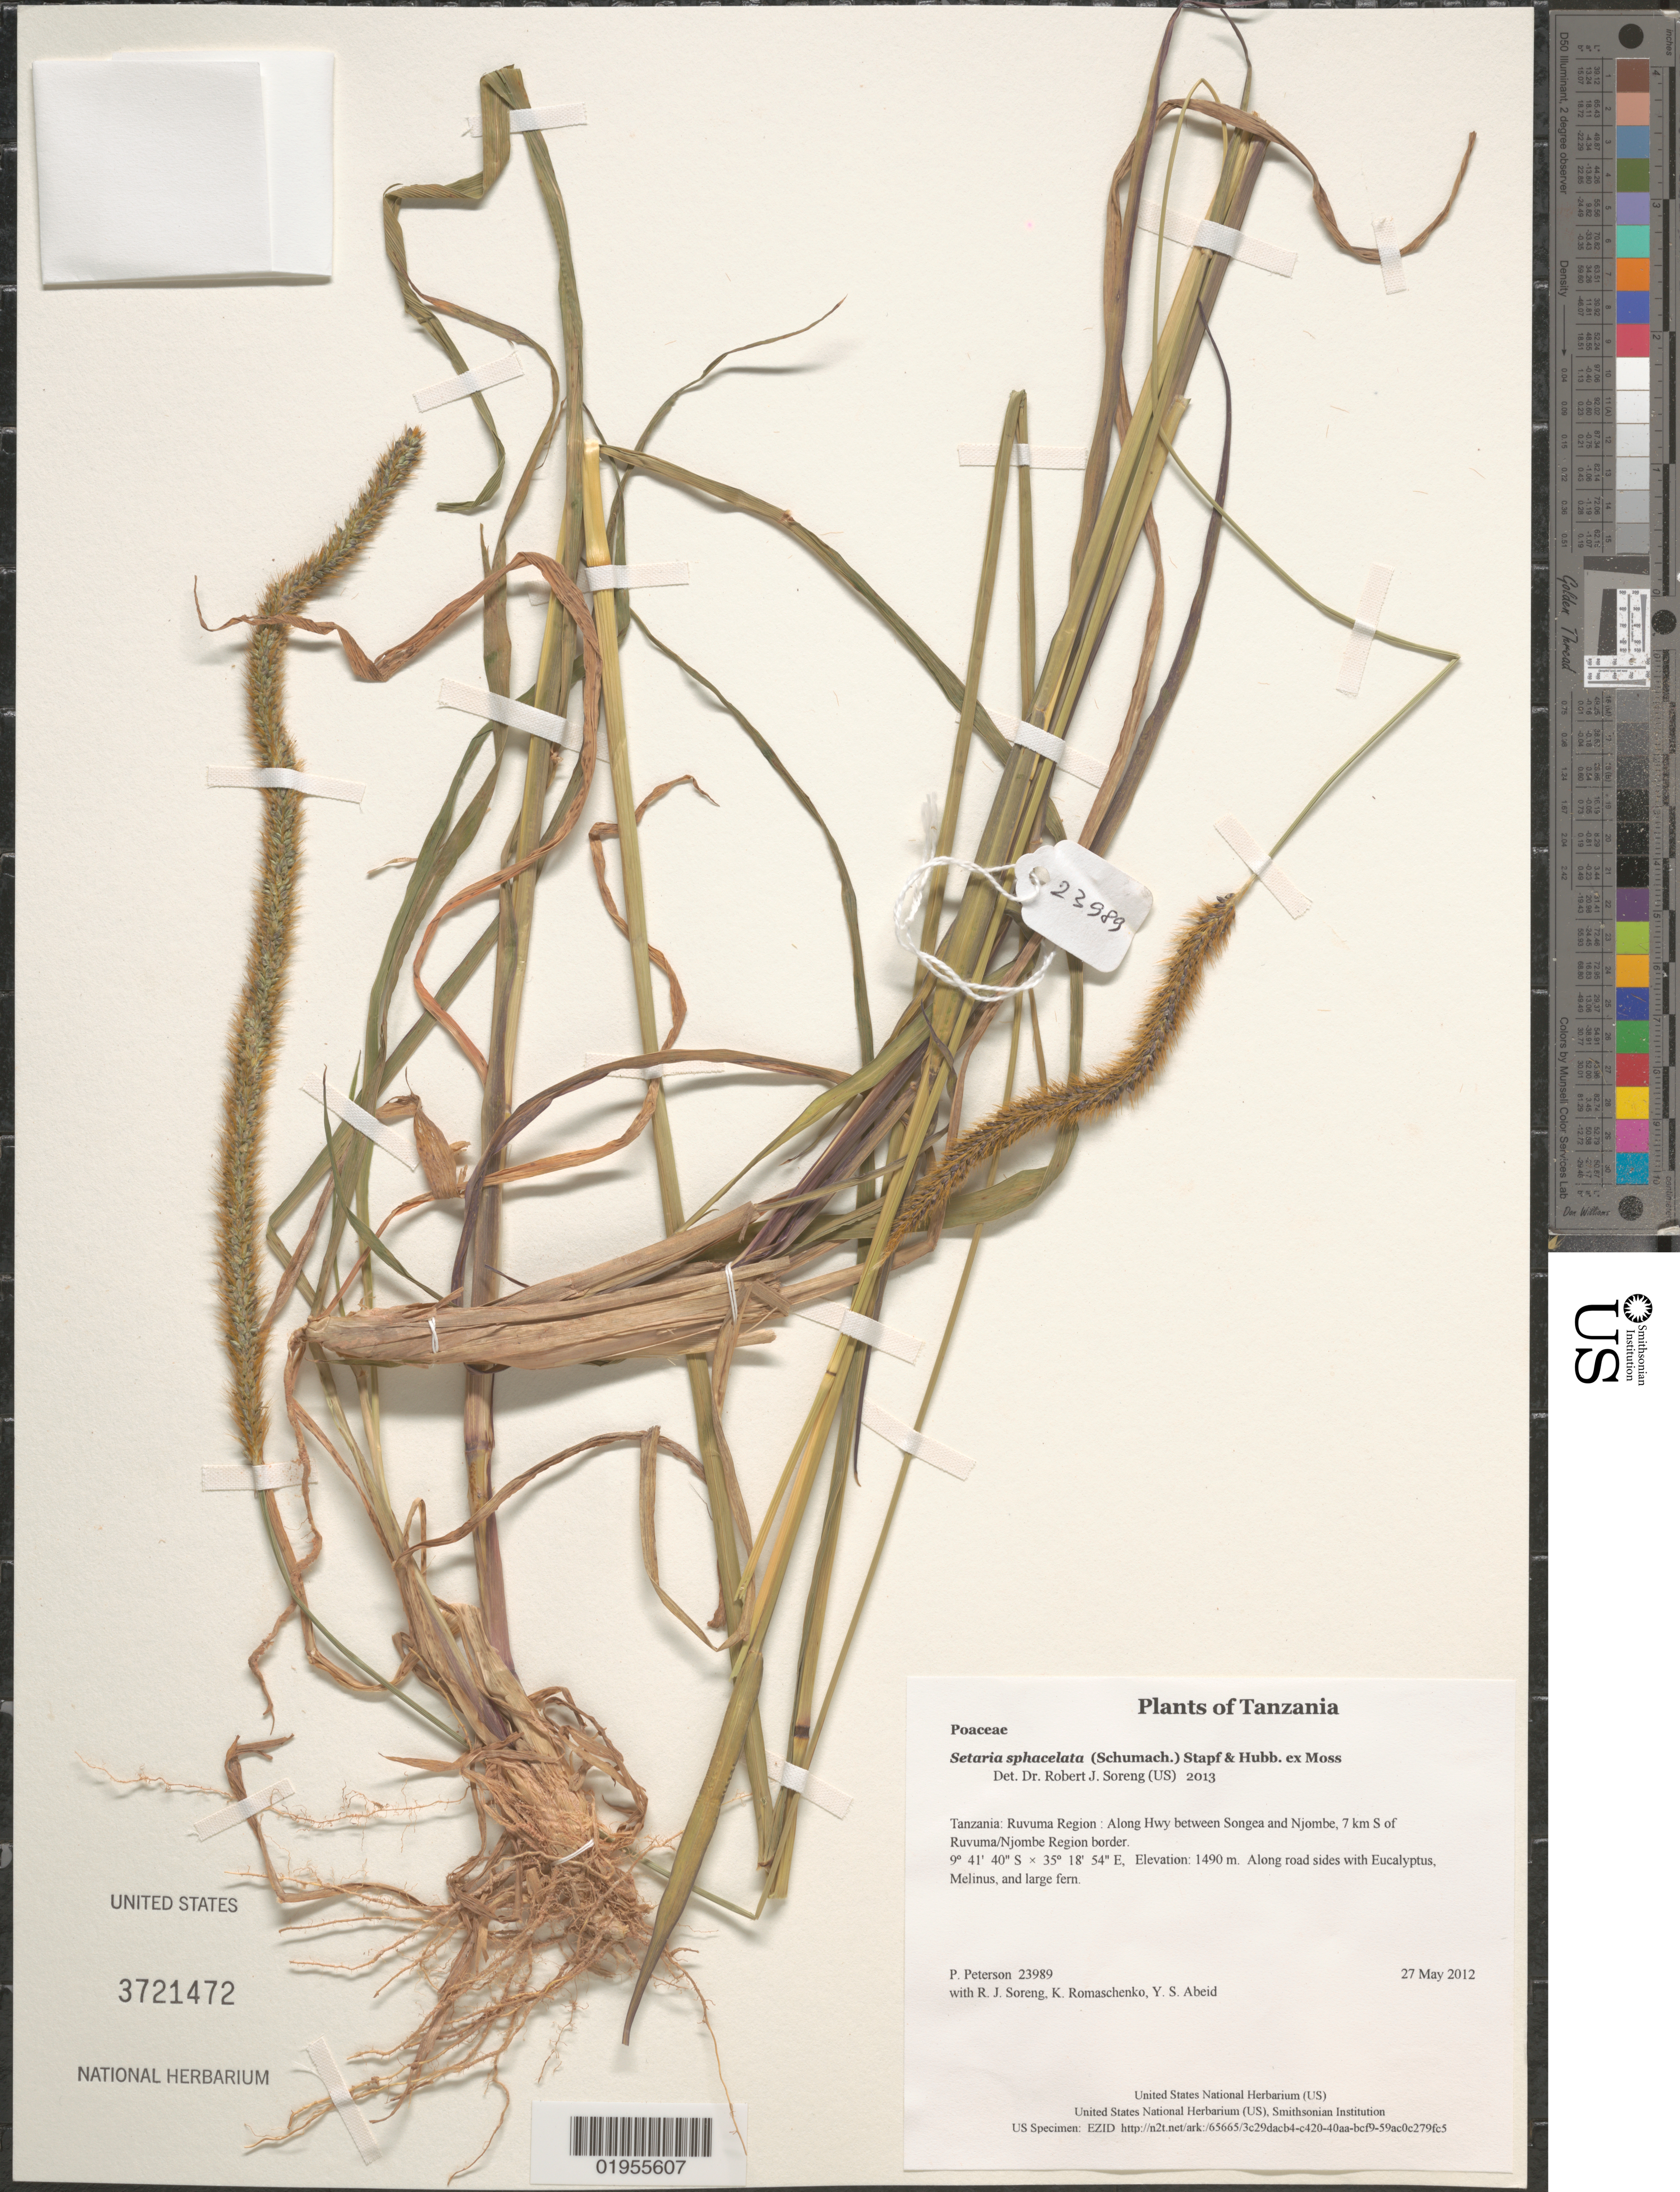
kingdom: Plantae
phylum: Tracheophyta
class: Liliopsida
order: Poales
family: Poaceae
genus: Setaria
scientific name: Setaria sphacelata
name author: (Schumach.) Stapf & Hubb. ex Moss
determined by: Soreng, Robert J., Research Associate (BOT), Smithsonian Institution - National Museum of Natural History (UNITED STATES)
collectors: P. M. Peterson, R. J. Soreng, K. Romaschenko & Y. Abeid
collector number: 23989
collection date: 2012-05-27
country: Tanzania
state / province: Ruvuma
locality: Along Hwy between Songea and Njombe, 7 km S of Ruvuma/Njombe Region border.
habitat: Along road sides with Eucalyptus, Melinus, and large fern.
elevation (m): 1490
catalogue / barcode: US 3721472